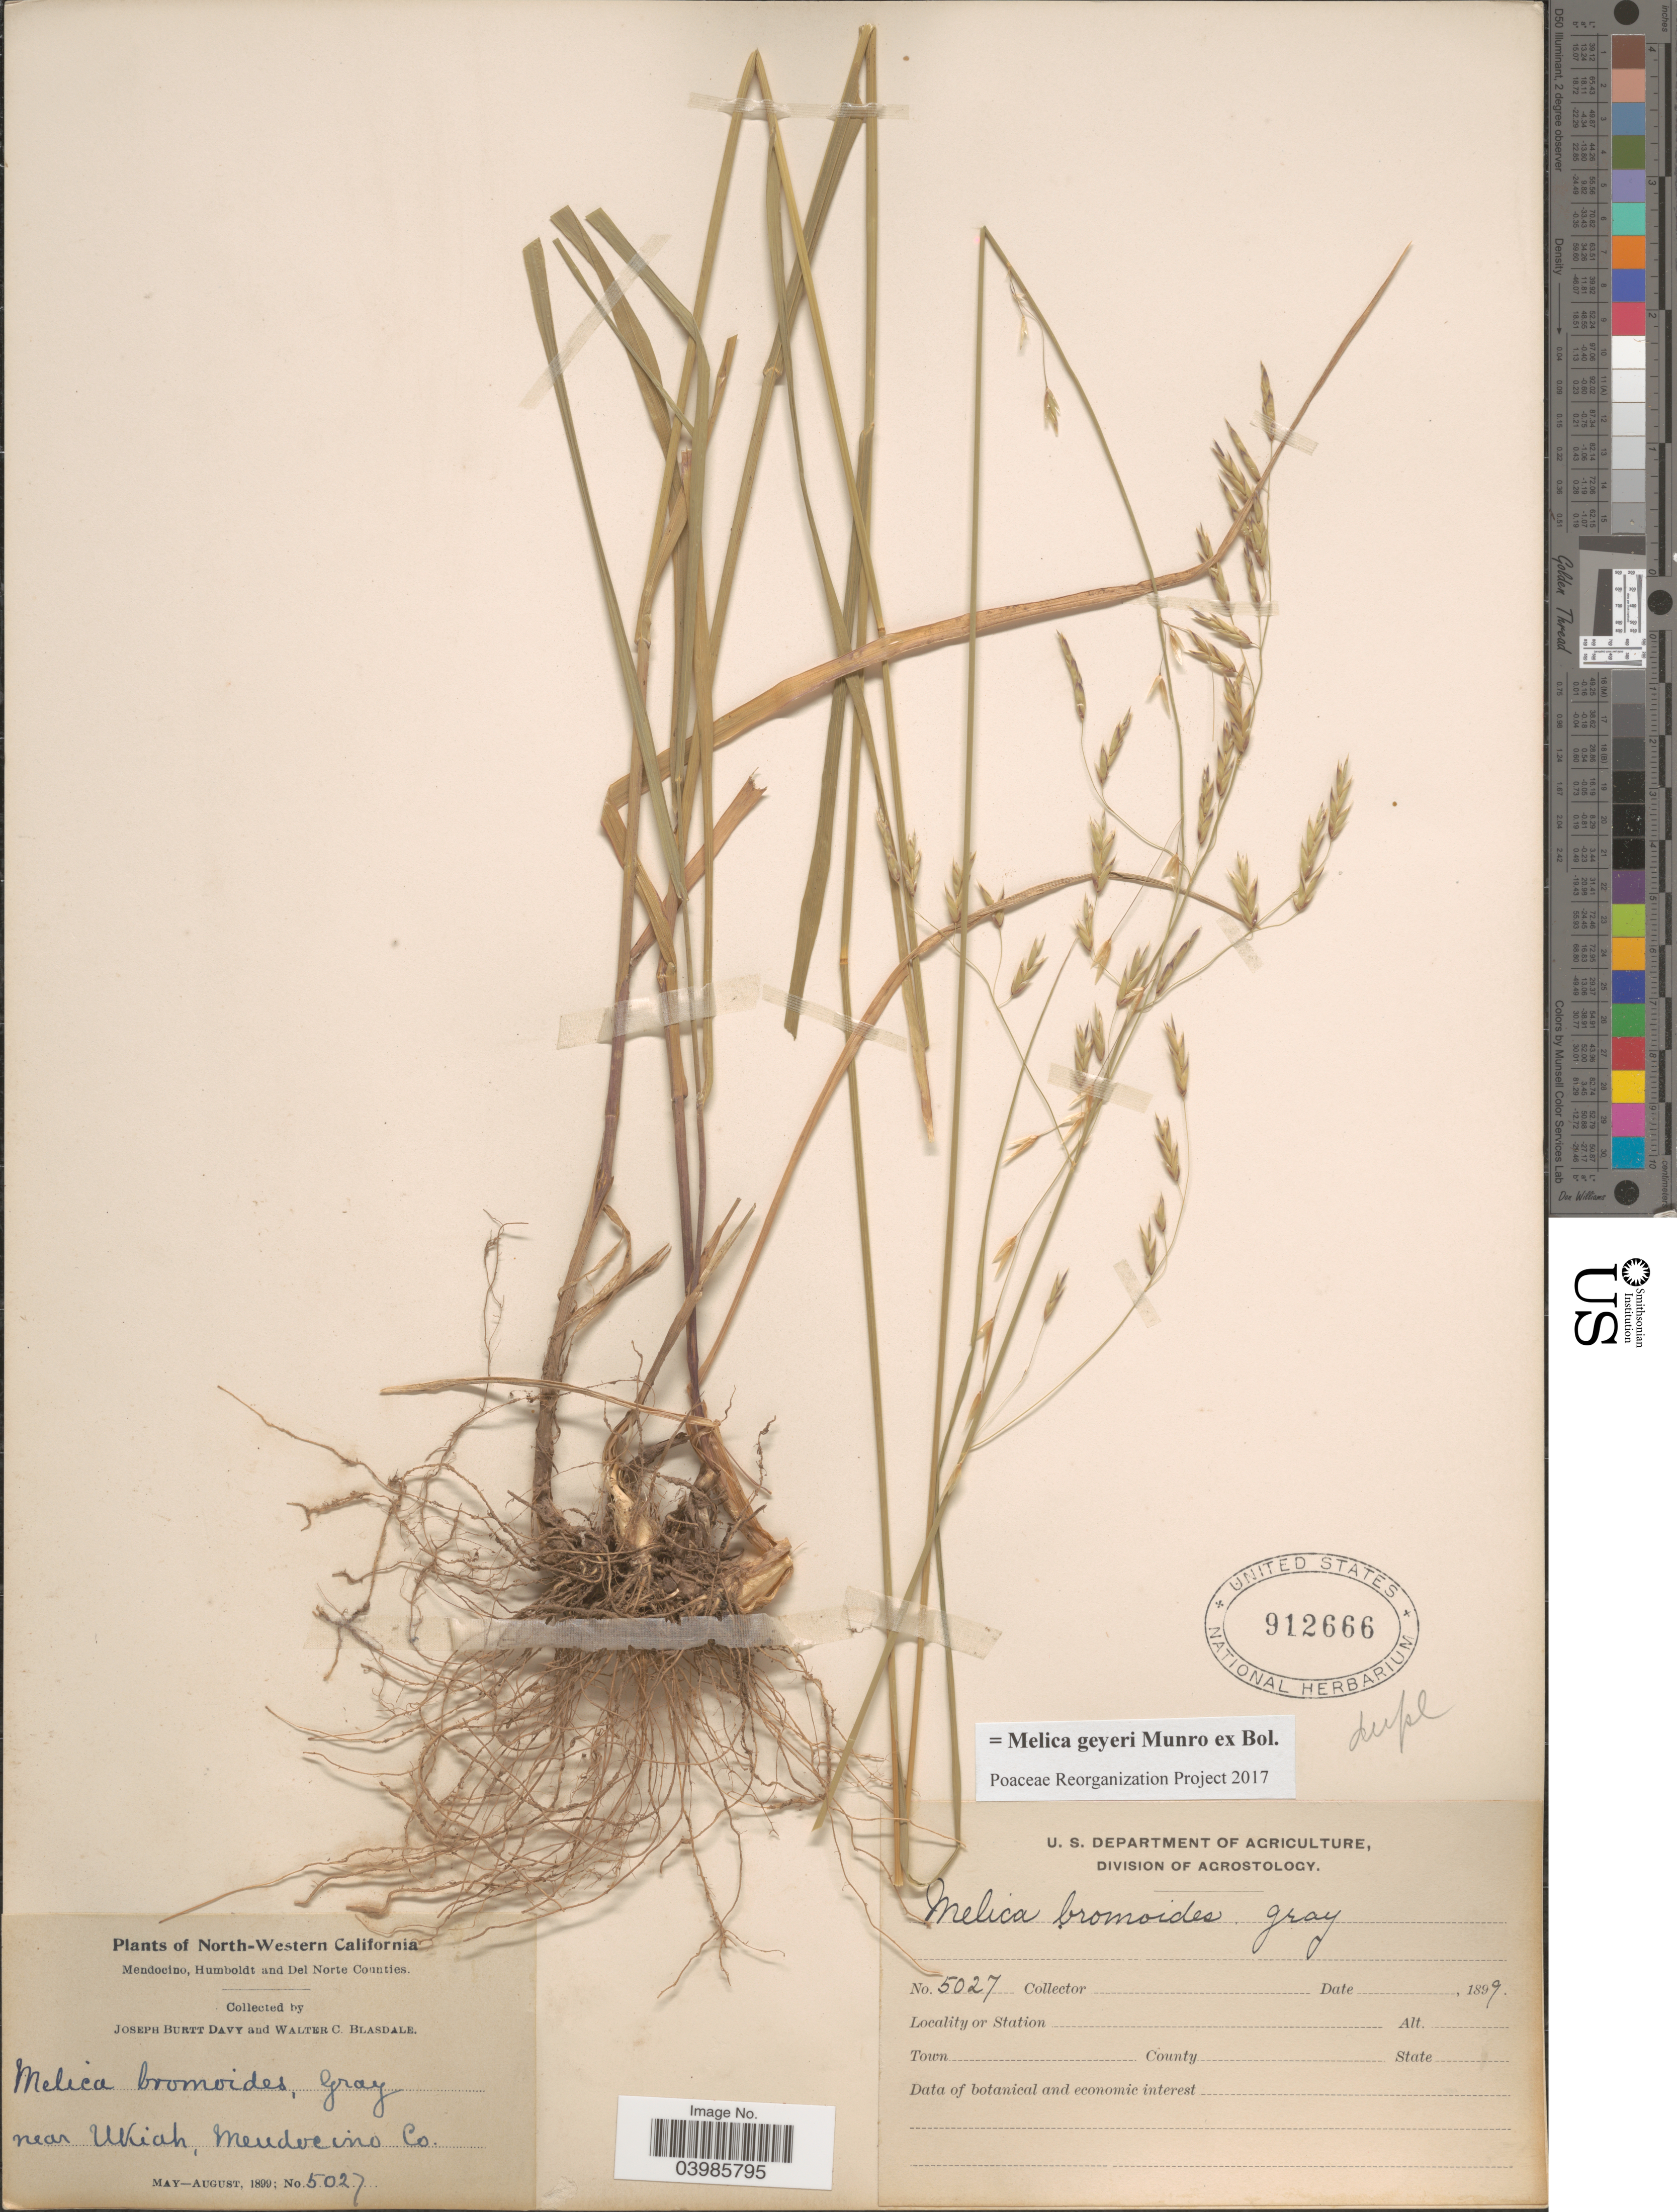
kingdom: Plantae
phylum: Tracheophyta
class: Liliopsida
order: Poales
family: Poaceae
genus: Melica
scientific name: Melica geyeri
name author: Munro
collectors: J. Burtt Davy & W. Blasdale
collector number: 5027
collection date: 1899-05/1899-08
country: United States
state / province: California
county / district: Mendocino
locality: North-Western California. Near Ukiah, Mendocino Co.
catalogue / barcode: US 912666